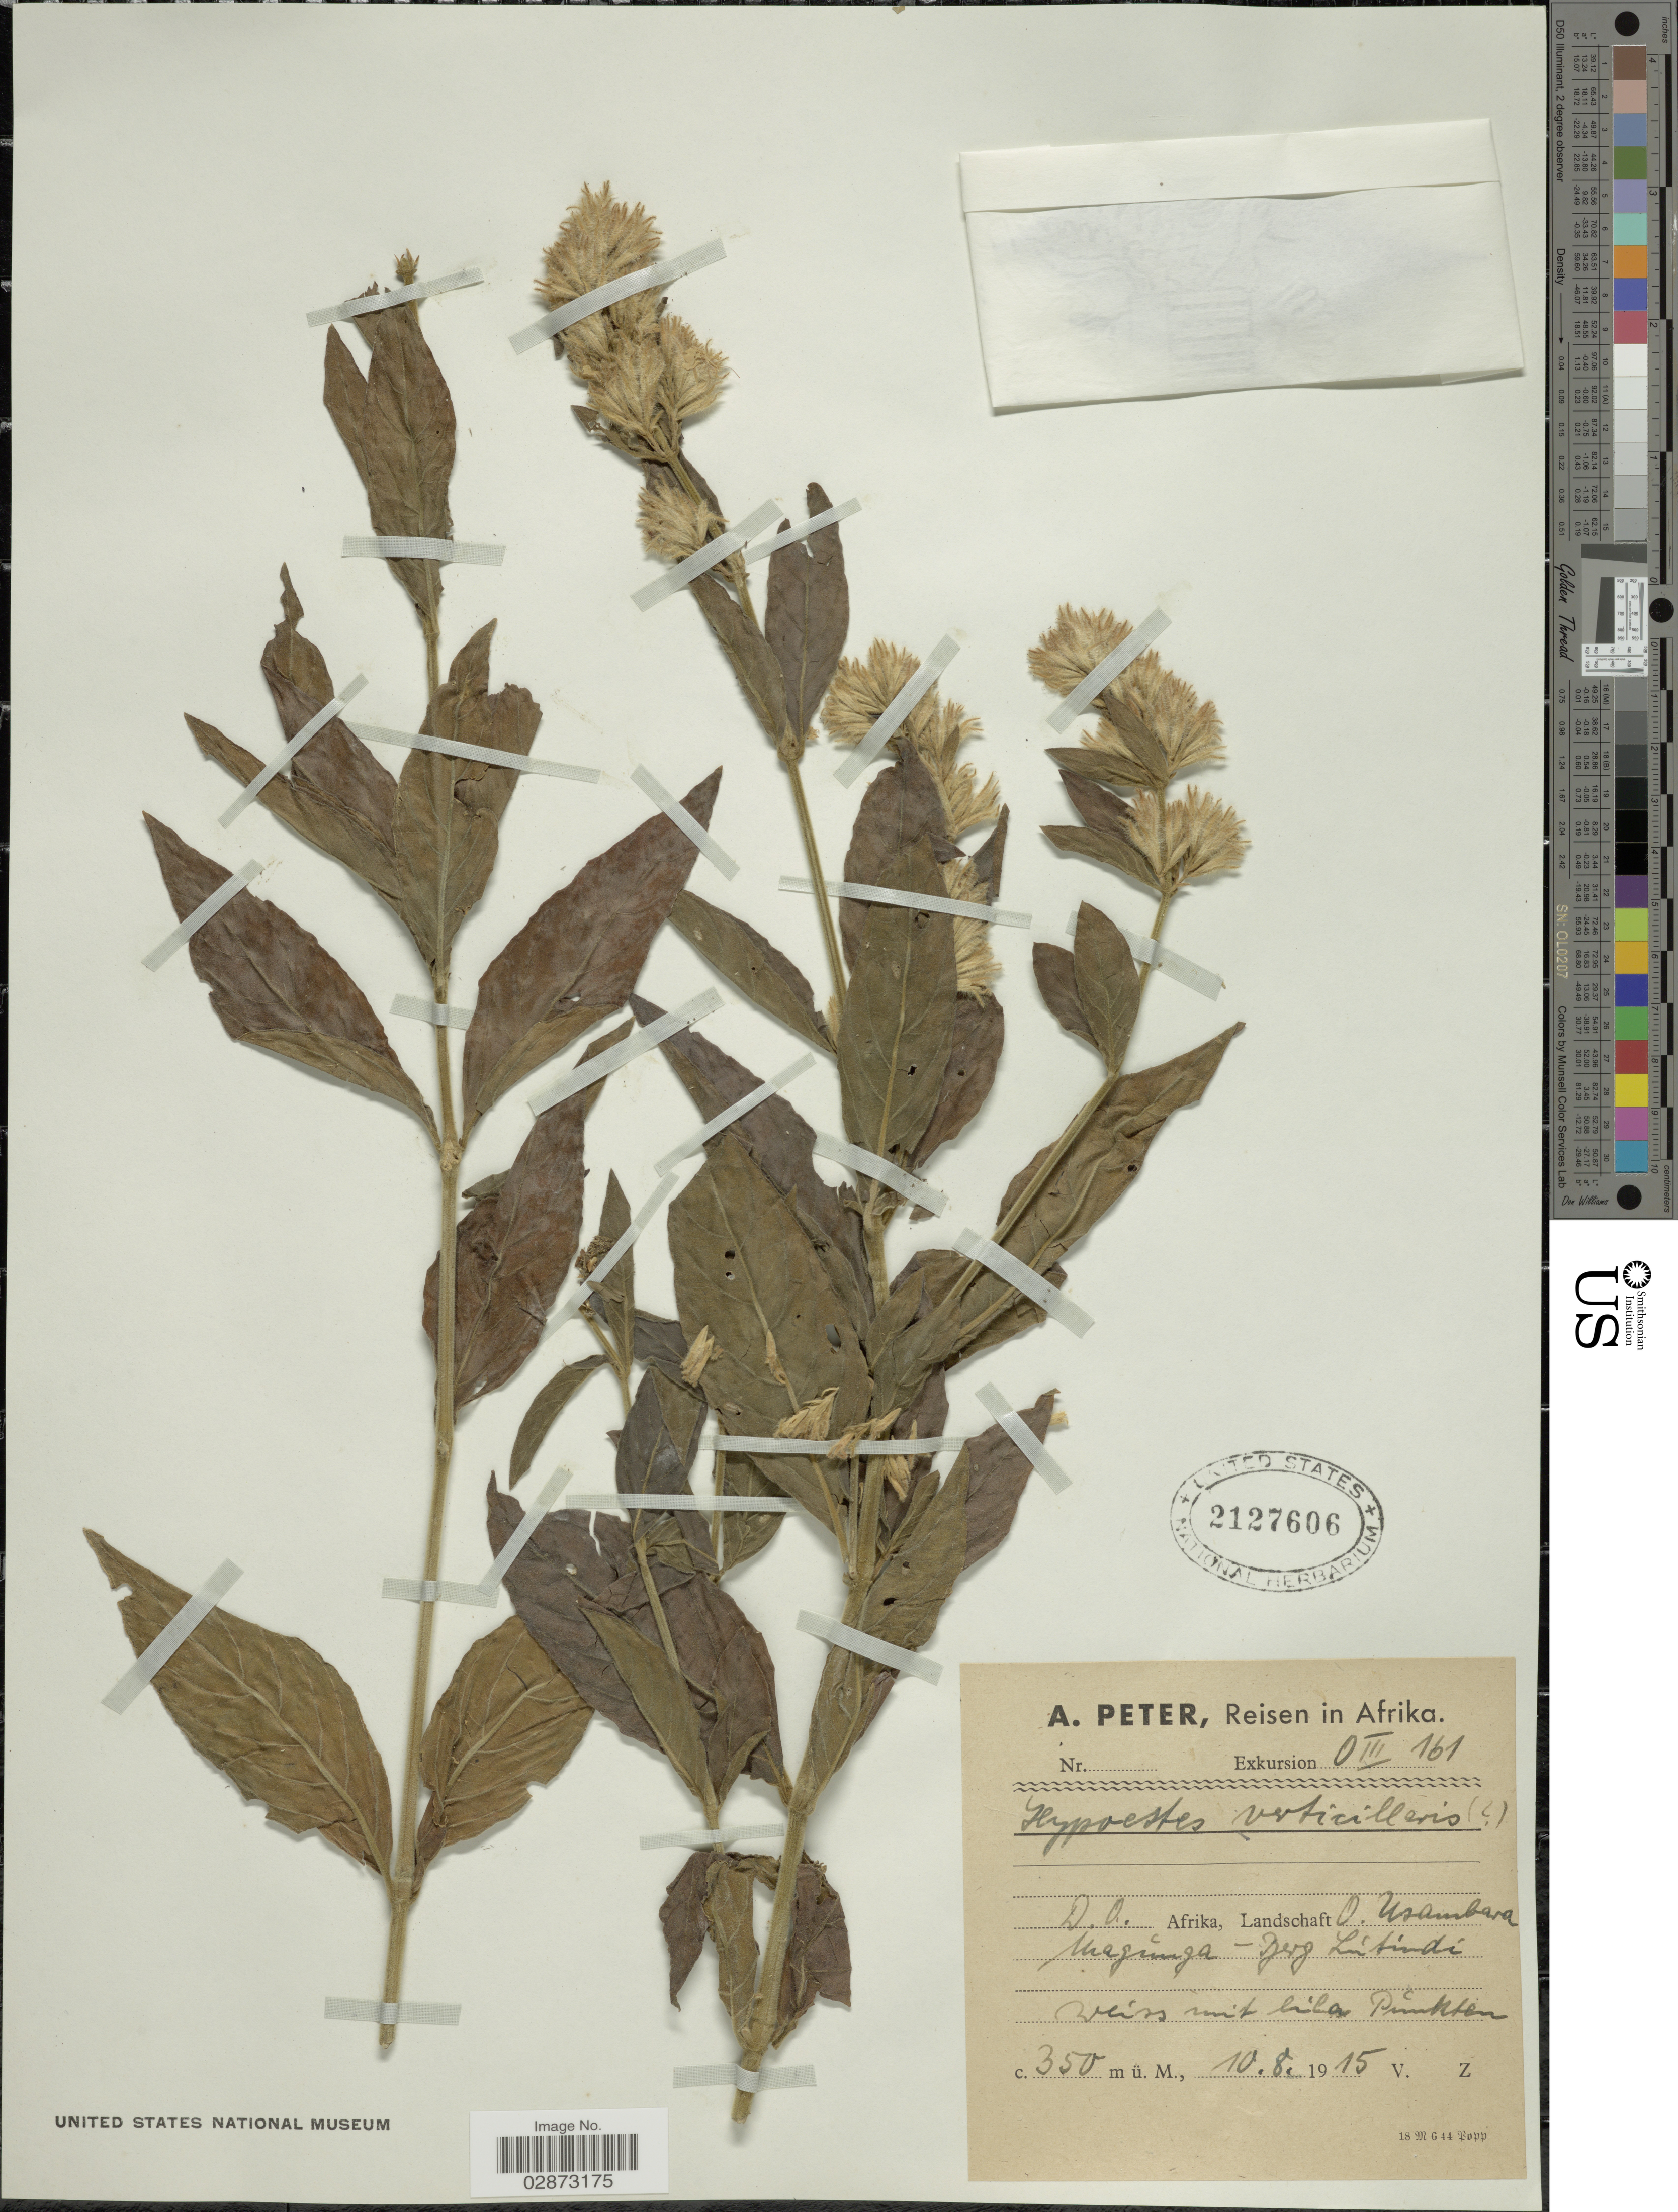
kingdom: Plantae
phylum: Tracheophyta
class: Magnoliopsida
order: Lamiales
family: Acanthaceae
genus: Hypoestes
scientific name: Hypoestes verticillaris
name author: (L. f.) Sol.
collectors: A. Peter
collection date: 1915-08-10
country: Tanzania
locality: Afrika. D.O. Afrika, O. Usambara. Magunga-Berg Lutindi.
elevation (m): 350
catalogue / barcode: US 2127606